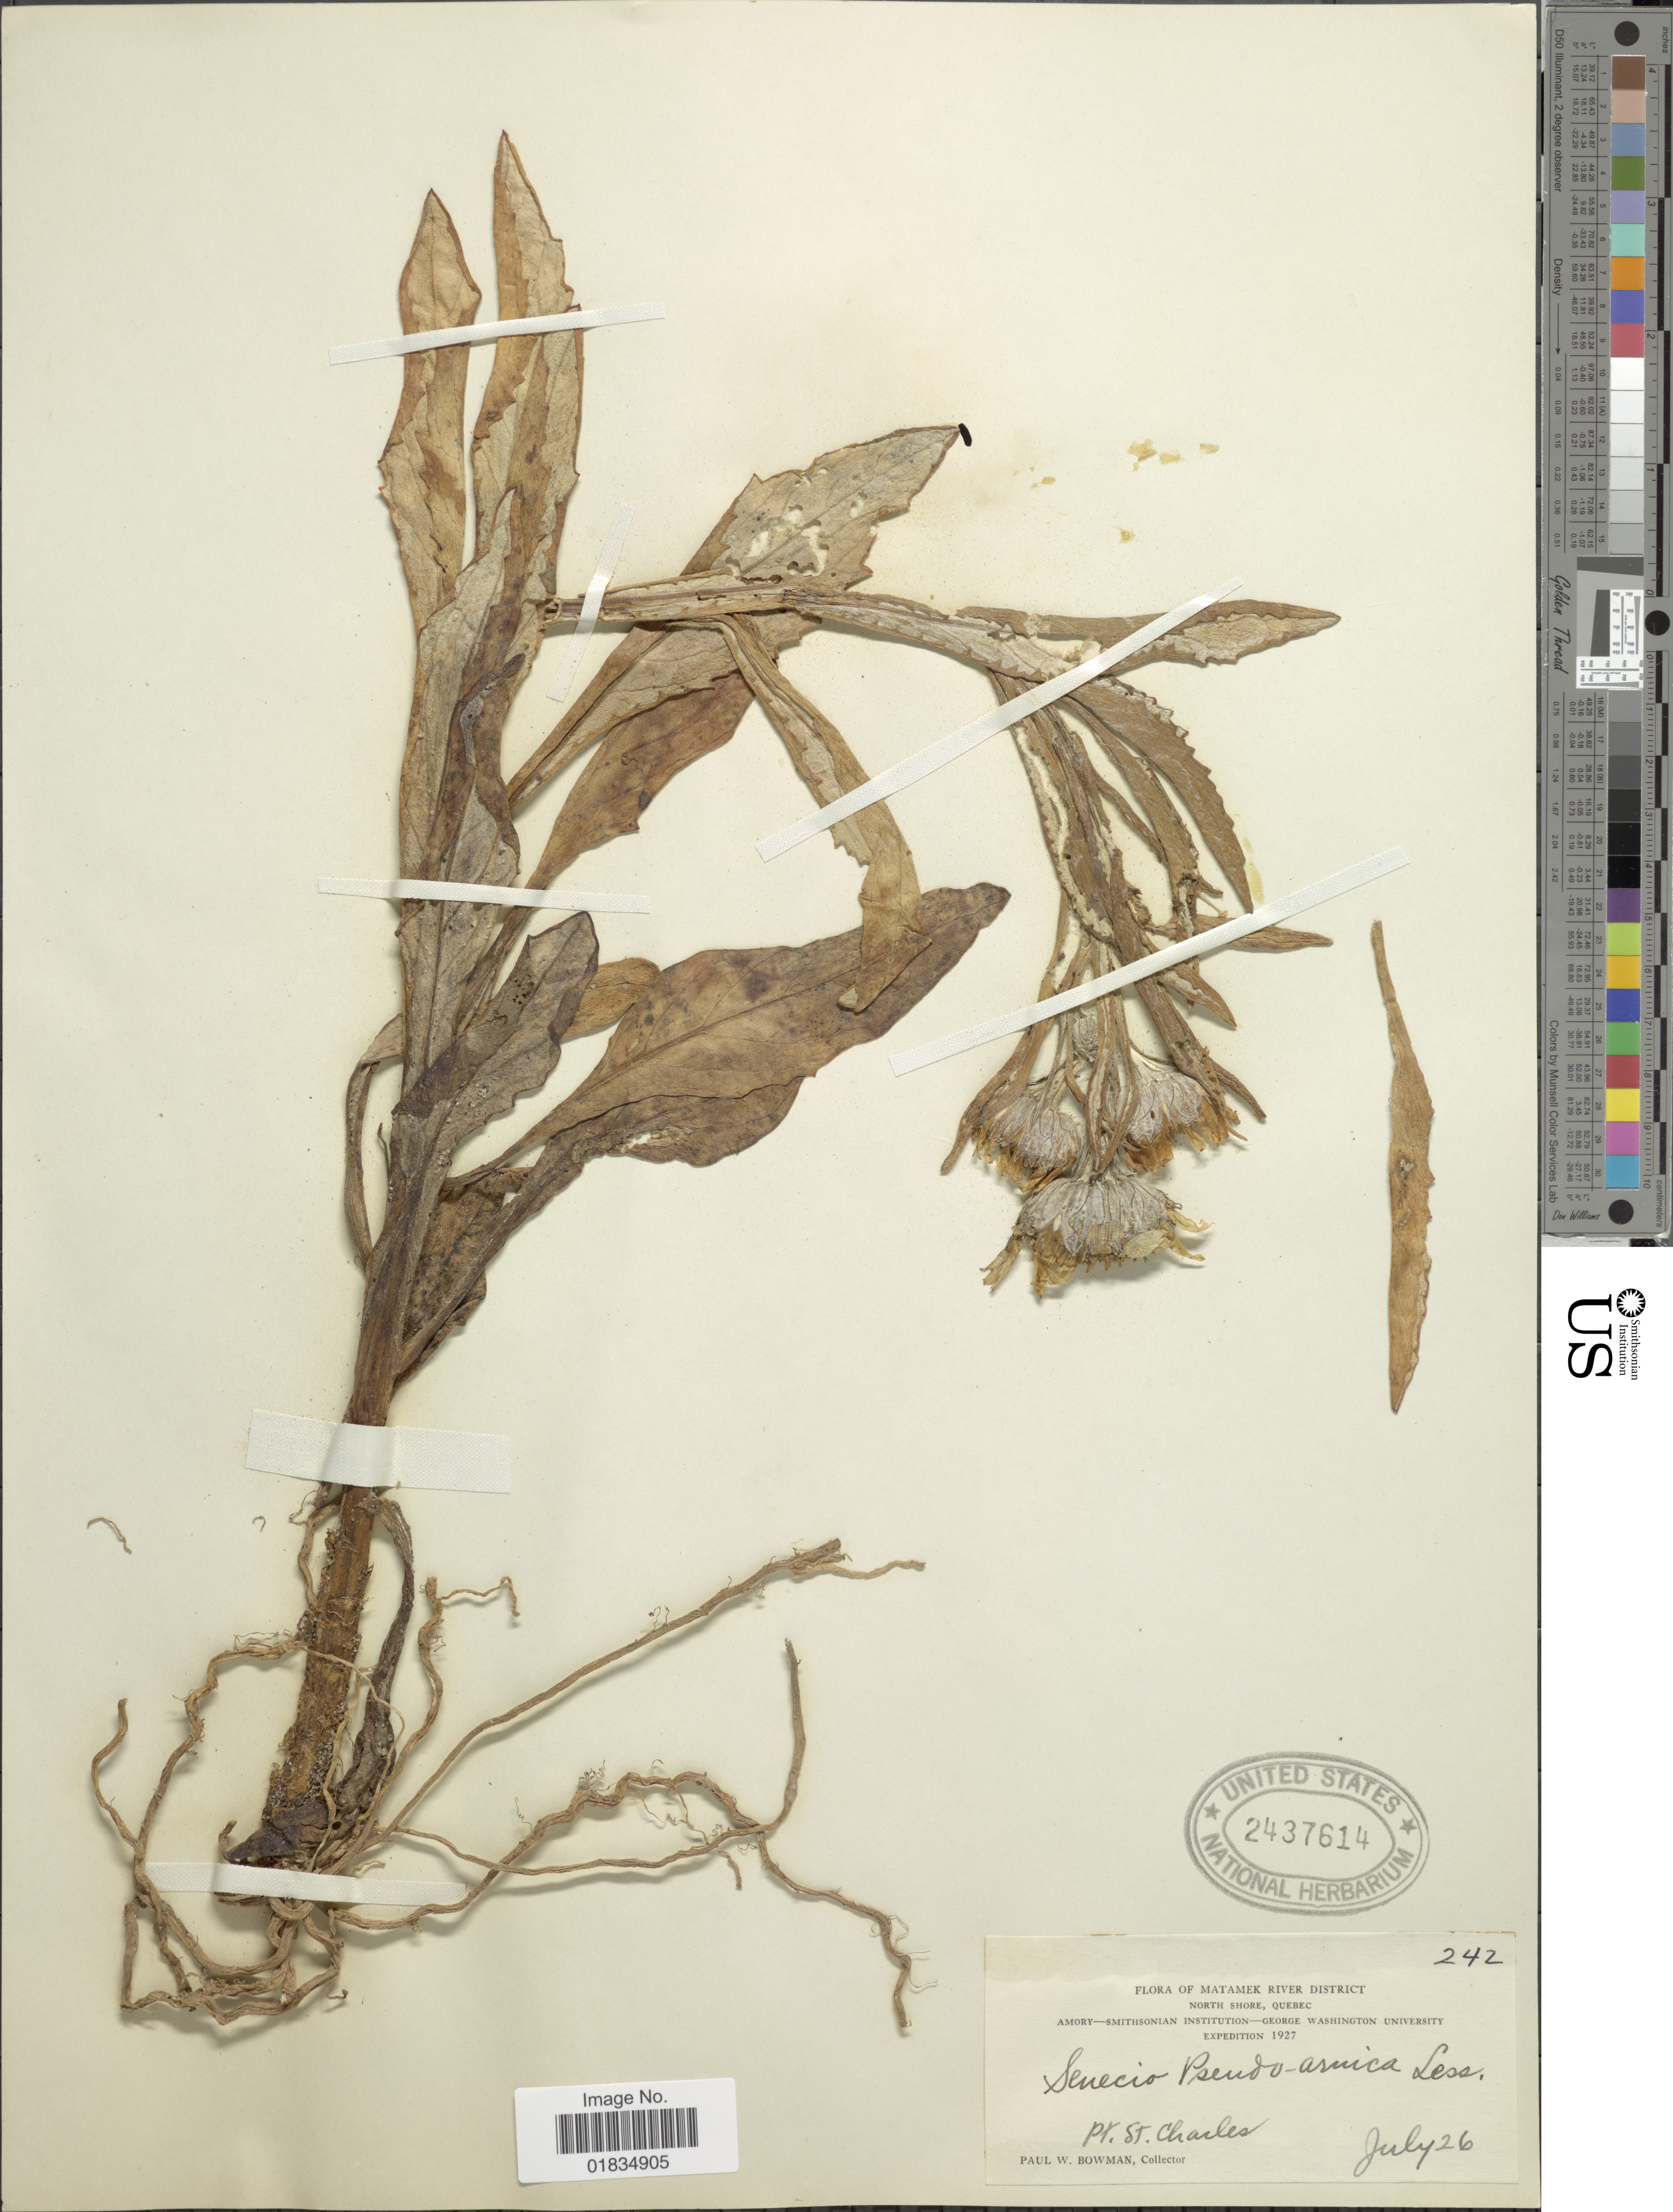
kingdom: Plantae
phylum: Tracheophyta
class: Magnoliopsida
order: Asterales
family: Asteraceae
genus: Senecio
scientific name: Senecio pseudoarnica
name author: Less.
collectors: P. Bowman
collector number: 242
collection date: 1927-07-26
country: Canada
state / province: Quebec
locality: Matamek river District, North Shore. Pt. St. Charles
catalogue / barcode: US 2437614